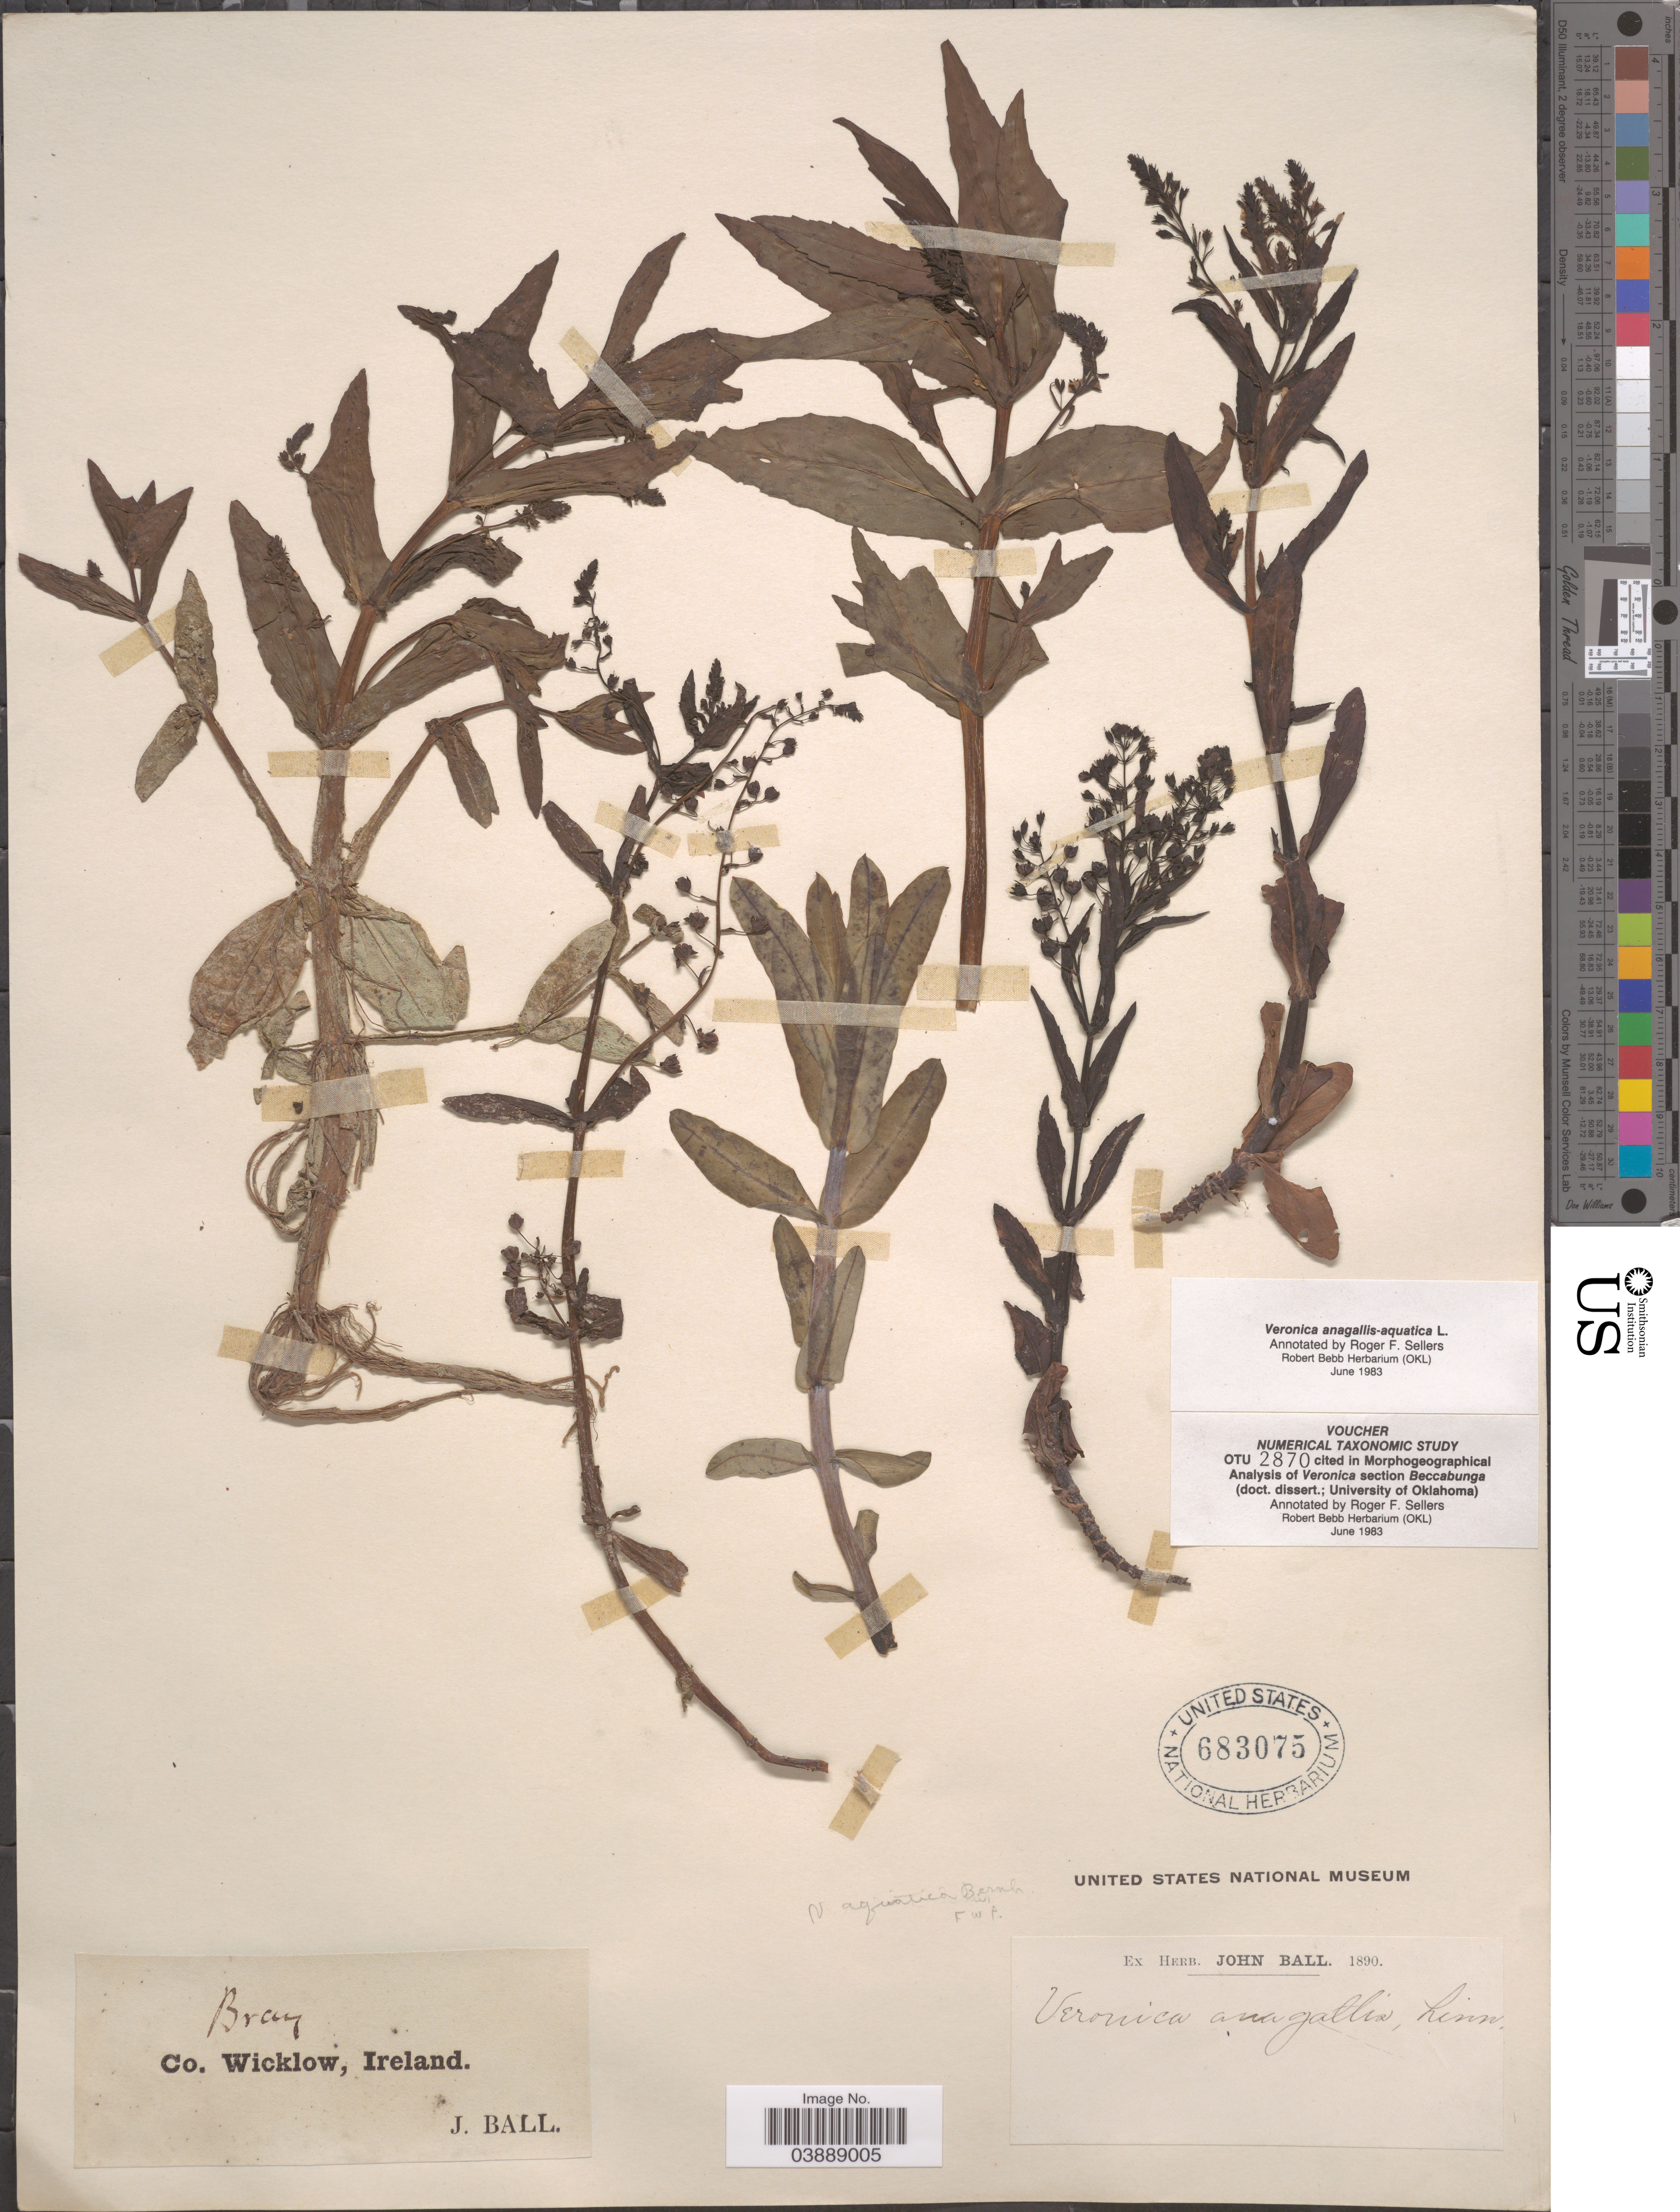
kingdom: Plantae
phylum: Tracheophyta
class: Magnoliopsida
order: Lamiales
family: Plantaginaceae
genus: Veronica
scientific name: Veronica anagallis-aquatica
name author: L.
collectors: J. Ball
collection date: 1890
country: Ireland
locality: Bray. Co. Wicklow.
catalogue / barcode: US 683075